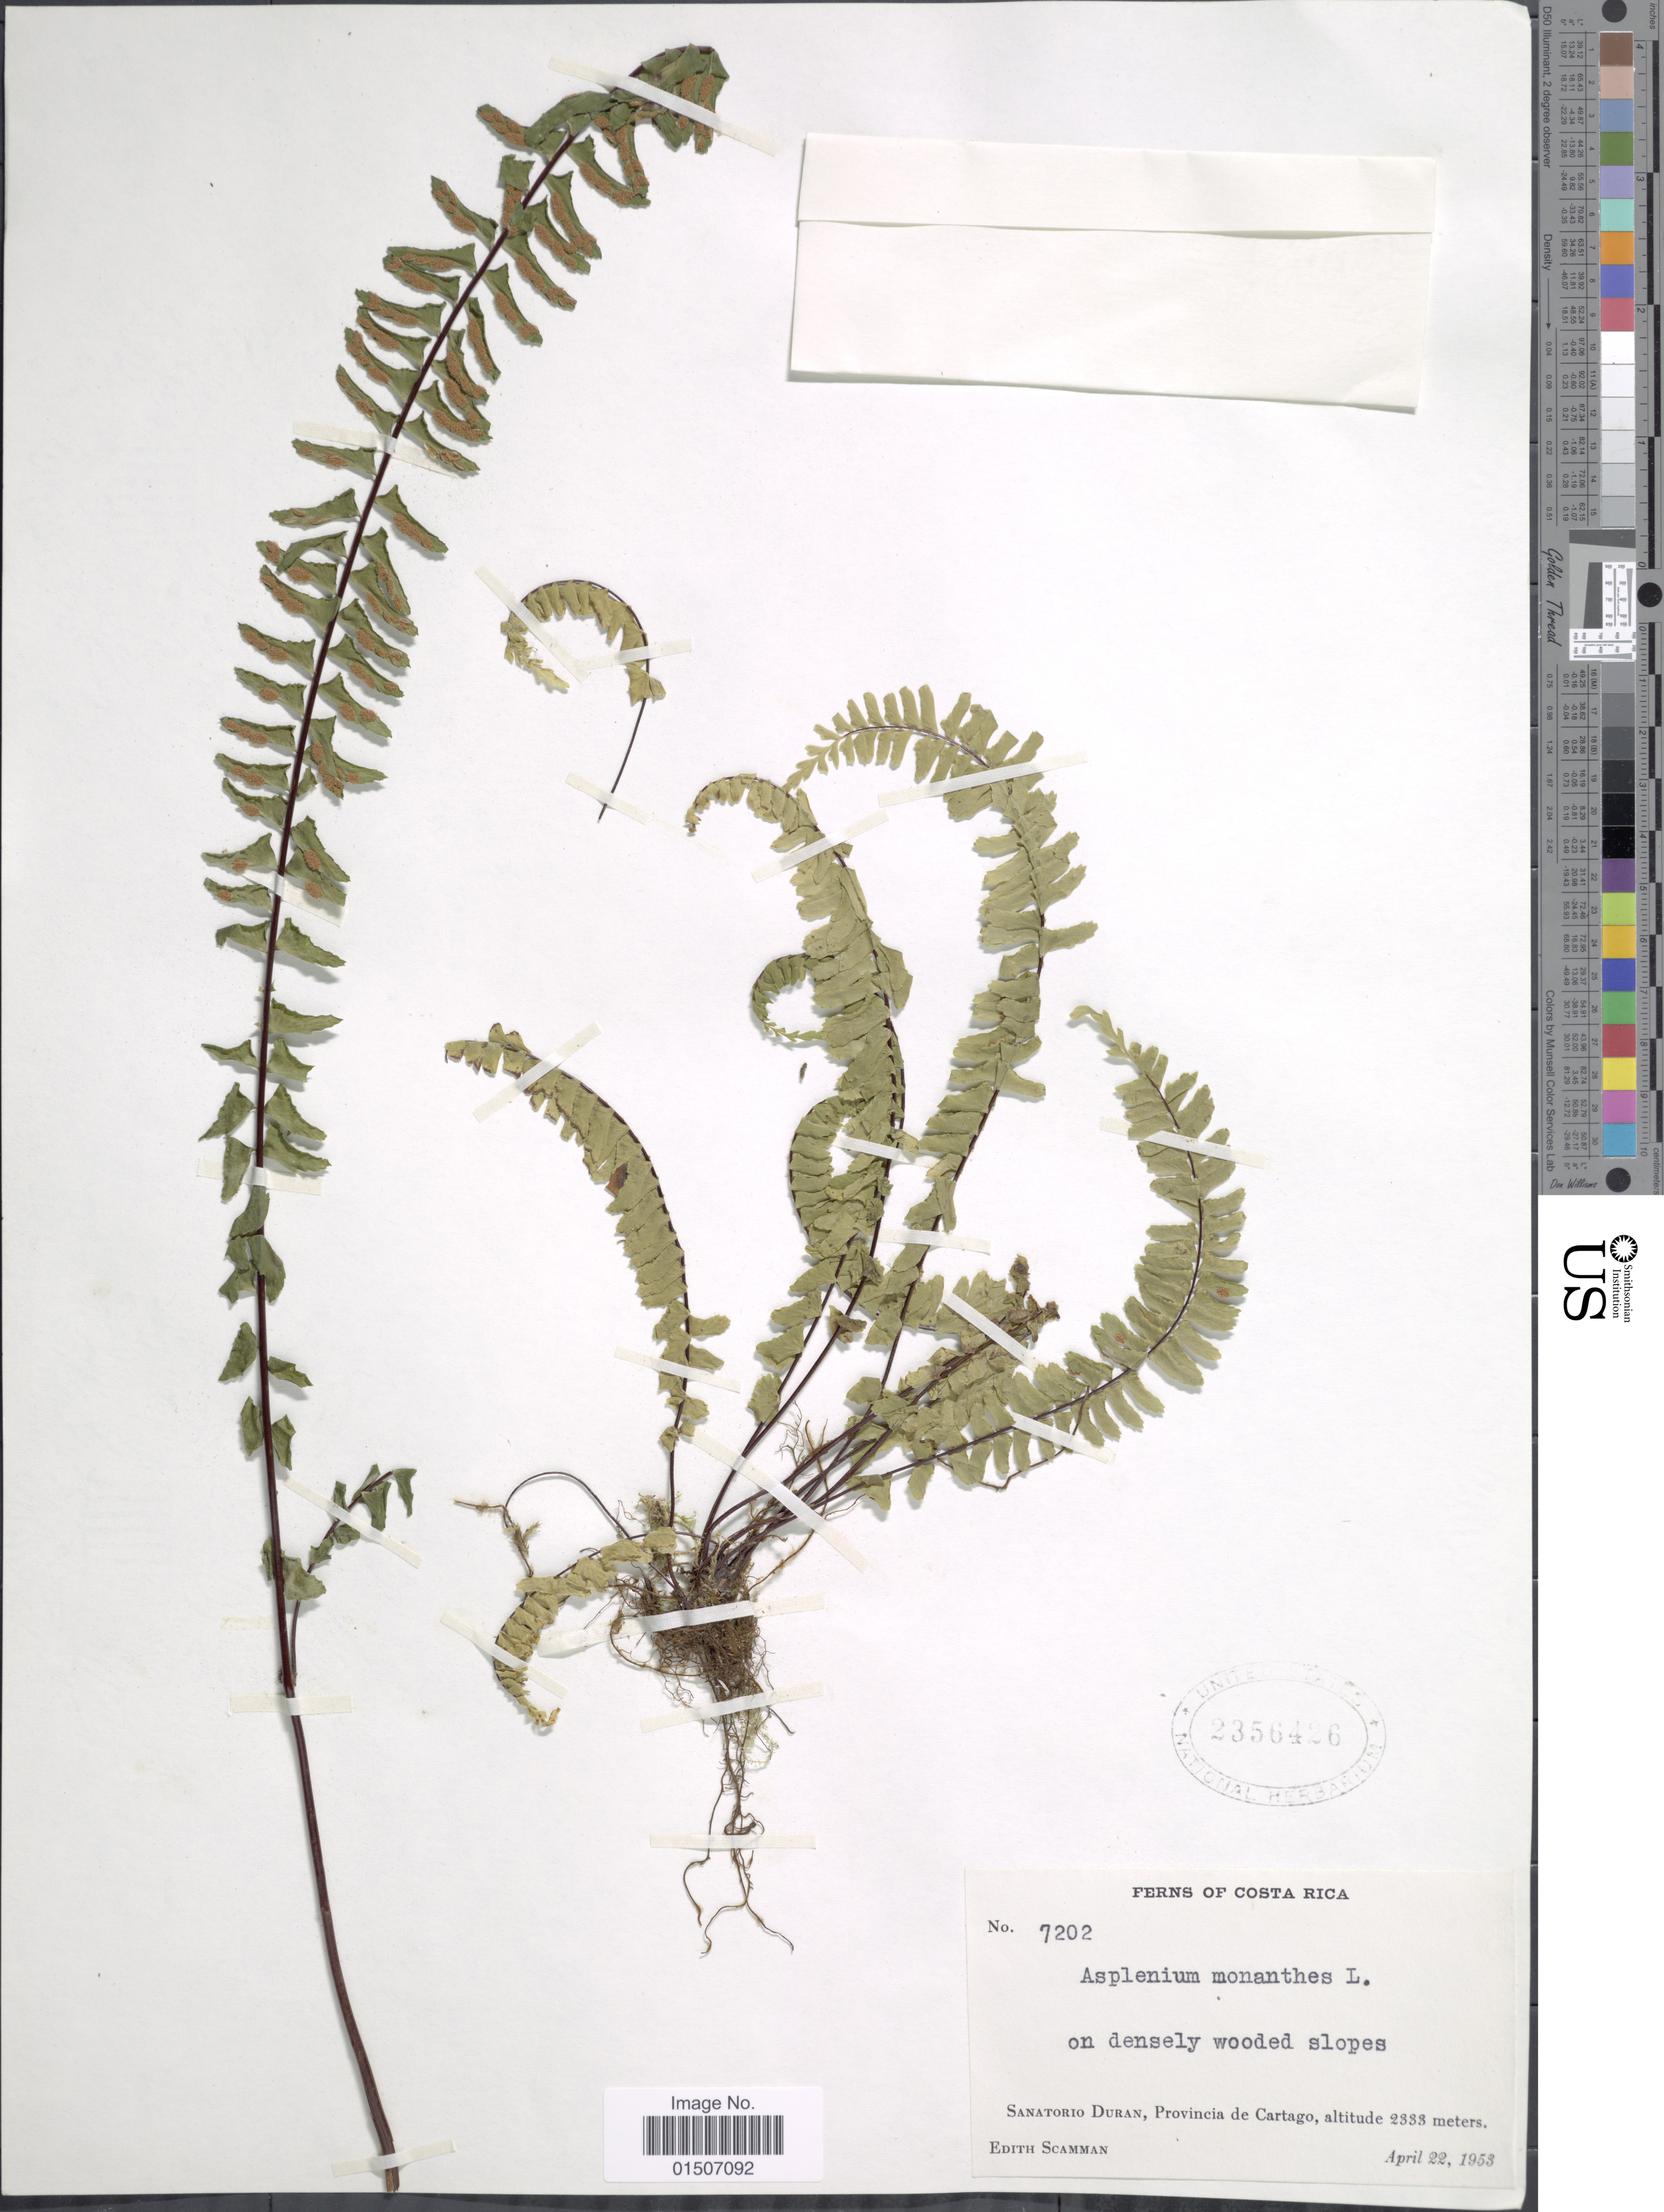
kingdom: Plantae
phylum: Tracheophyta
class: Polypodiopsida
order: Polypodiales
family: Aspleniaceae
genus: Asplenium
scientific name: Asplenium monanthes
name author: L.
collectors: E. Scamman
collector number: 7202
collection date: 1953-04-22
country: Costa Rica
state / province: Cartago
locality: On densely wooded slopes Sanatorio Duran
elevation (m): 2333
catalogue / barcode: US 2356426